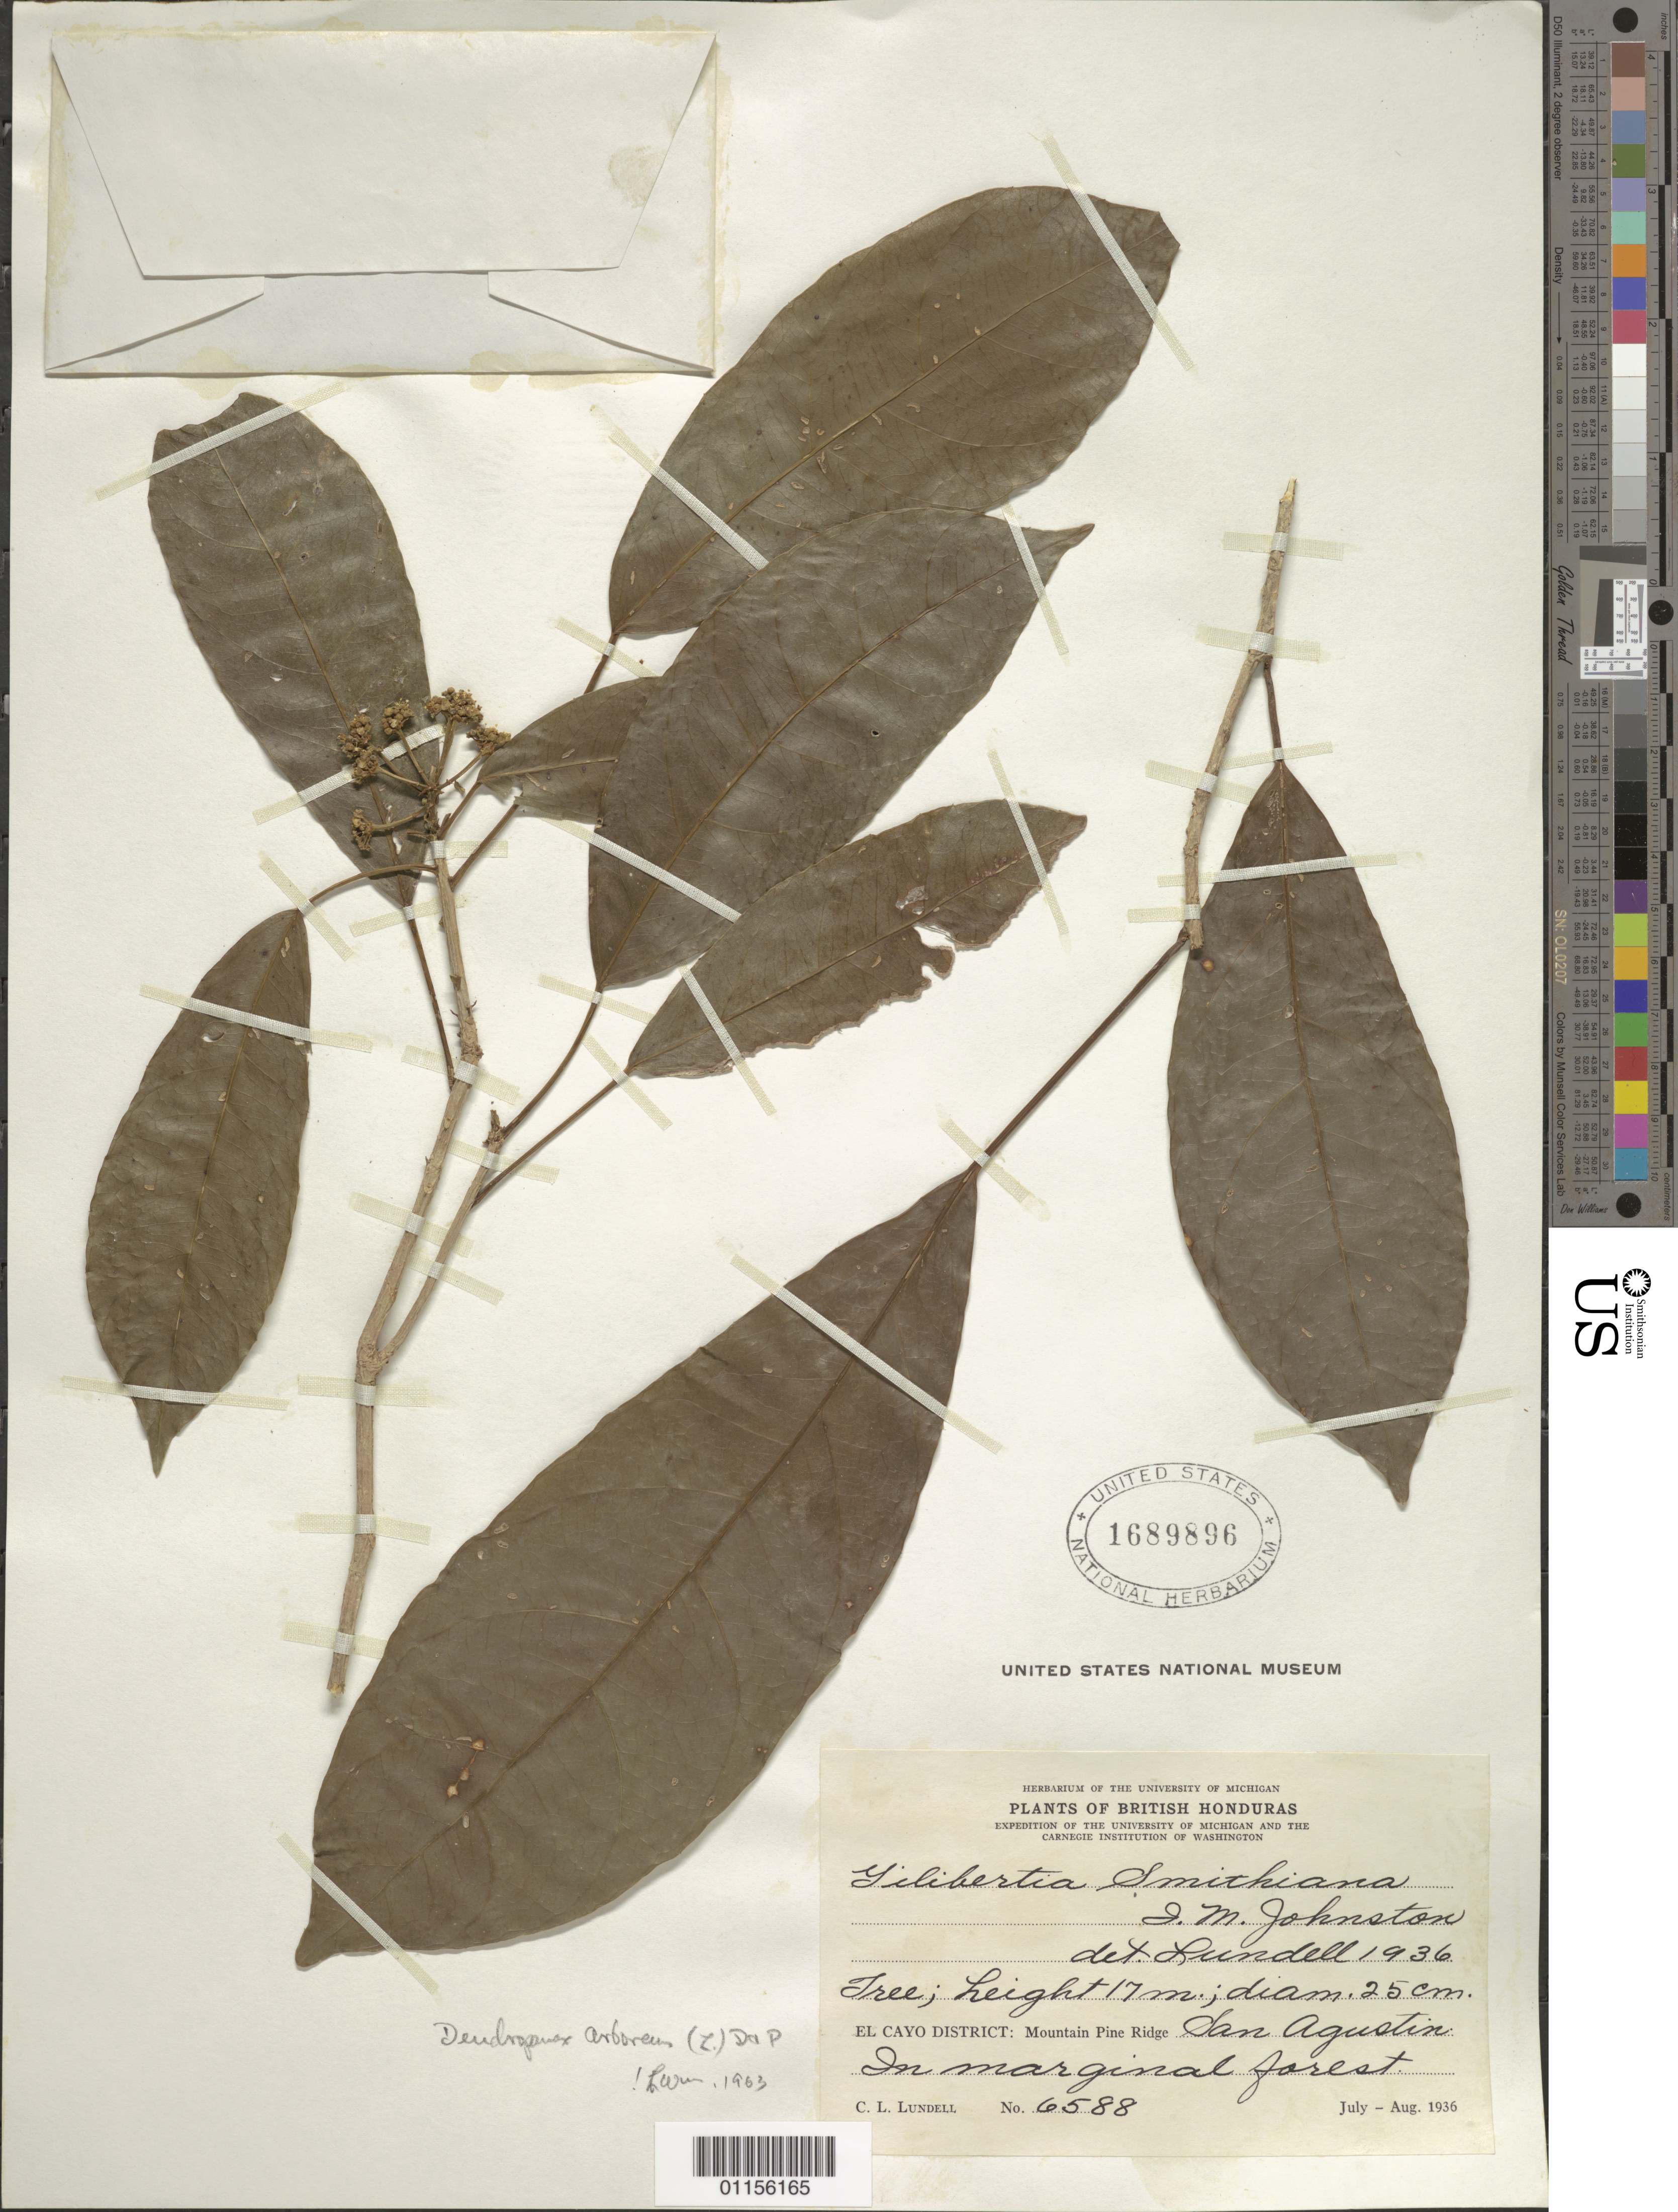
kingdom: Plantae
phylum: Tracheophyta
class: Magnoliopsida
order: Apiales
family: Araliaceae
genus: Dendropanax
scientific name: Dendropanax arboreus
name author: (L.) Decne. & Planch.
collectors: C. L. Lundell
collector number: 6588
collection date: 1936-06/1936-08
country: Belize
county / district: El Cayo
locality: Mt Pine Ridge, San Agustin.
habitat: Tree, in marginal forest.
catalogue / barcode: US 1689896